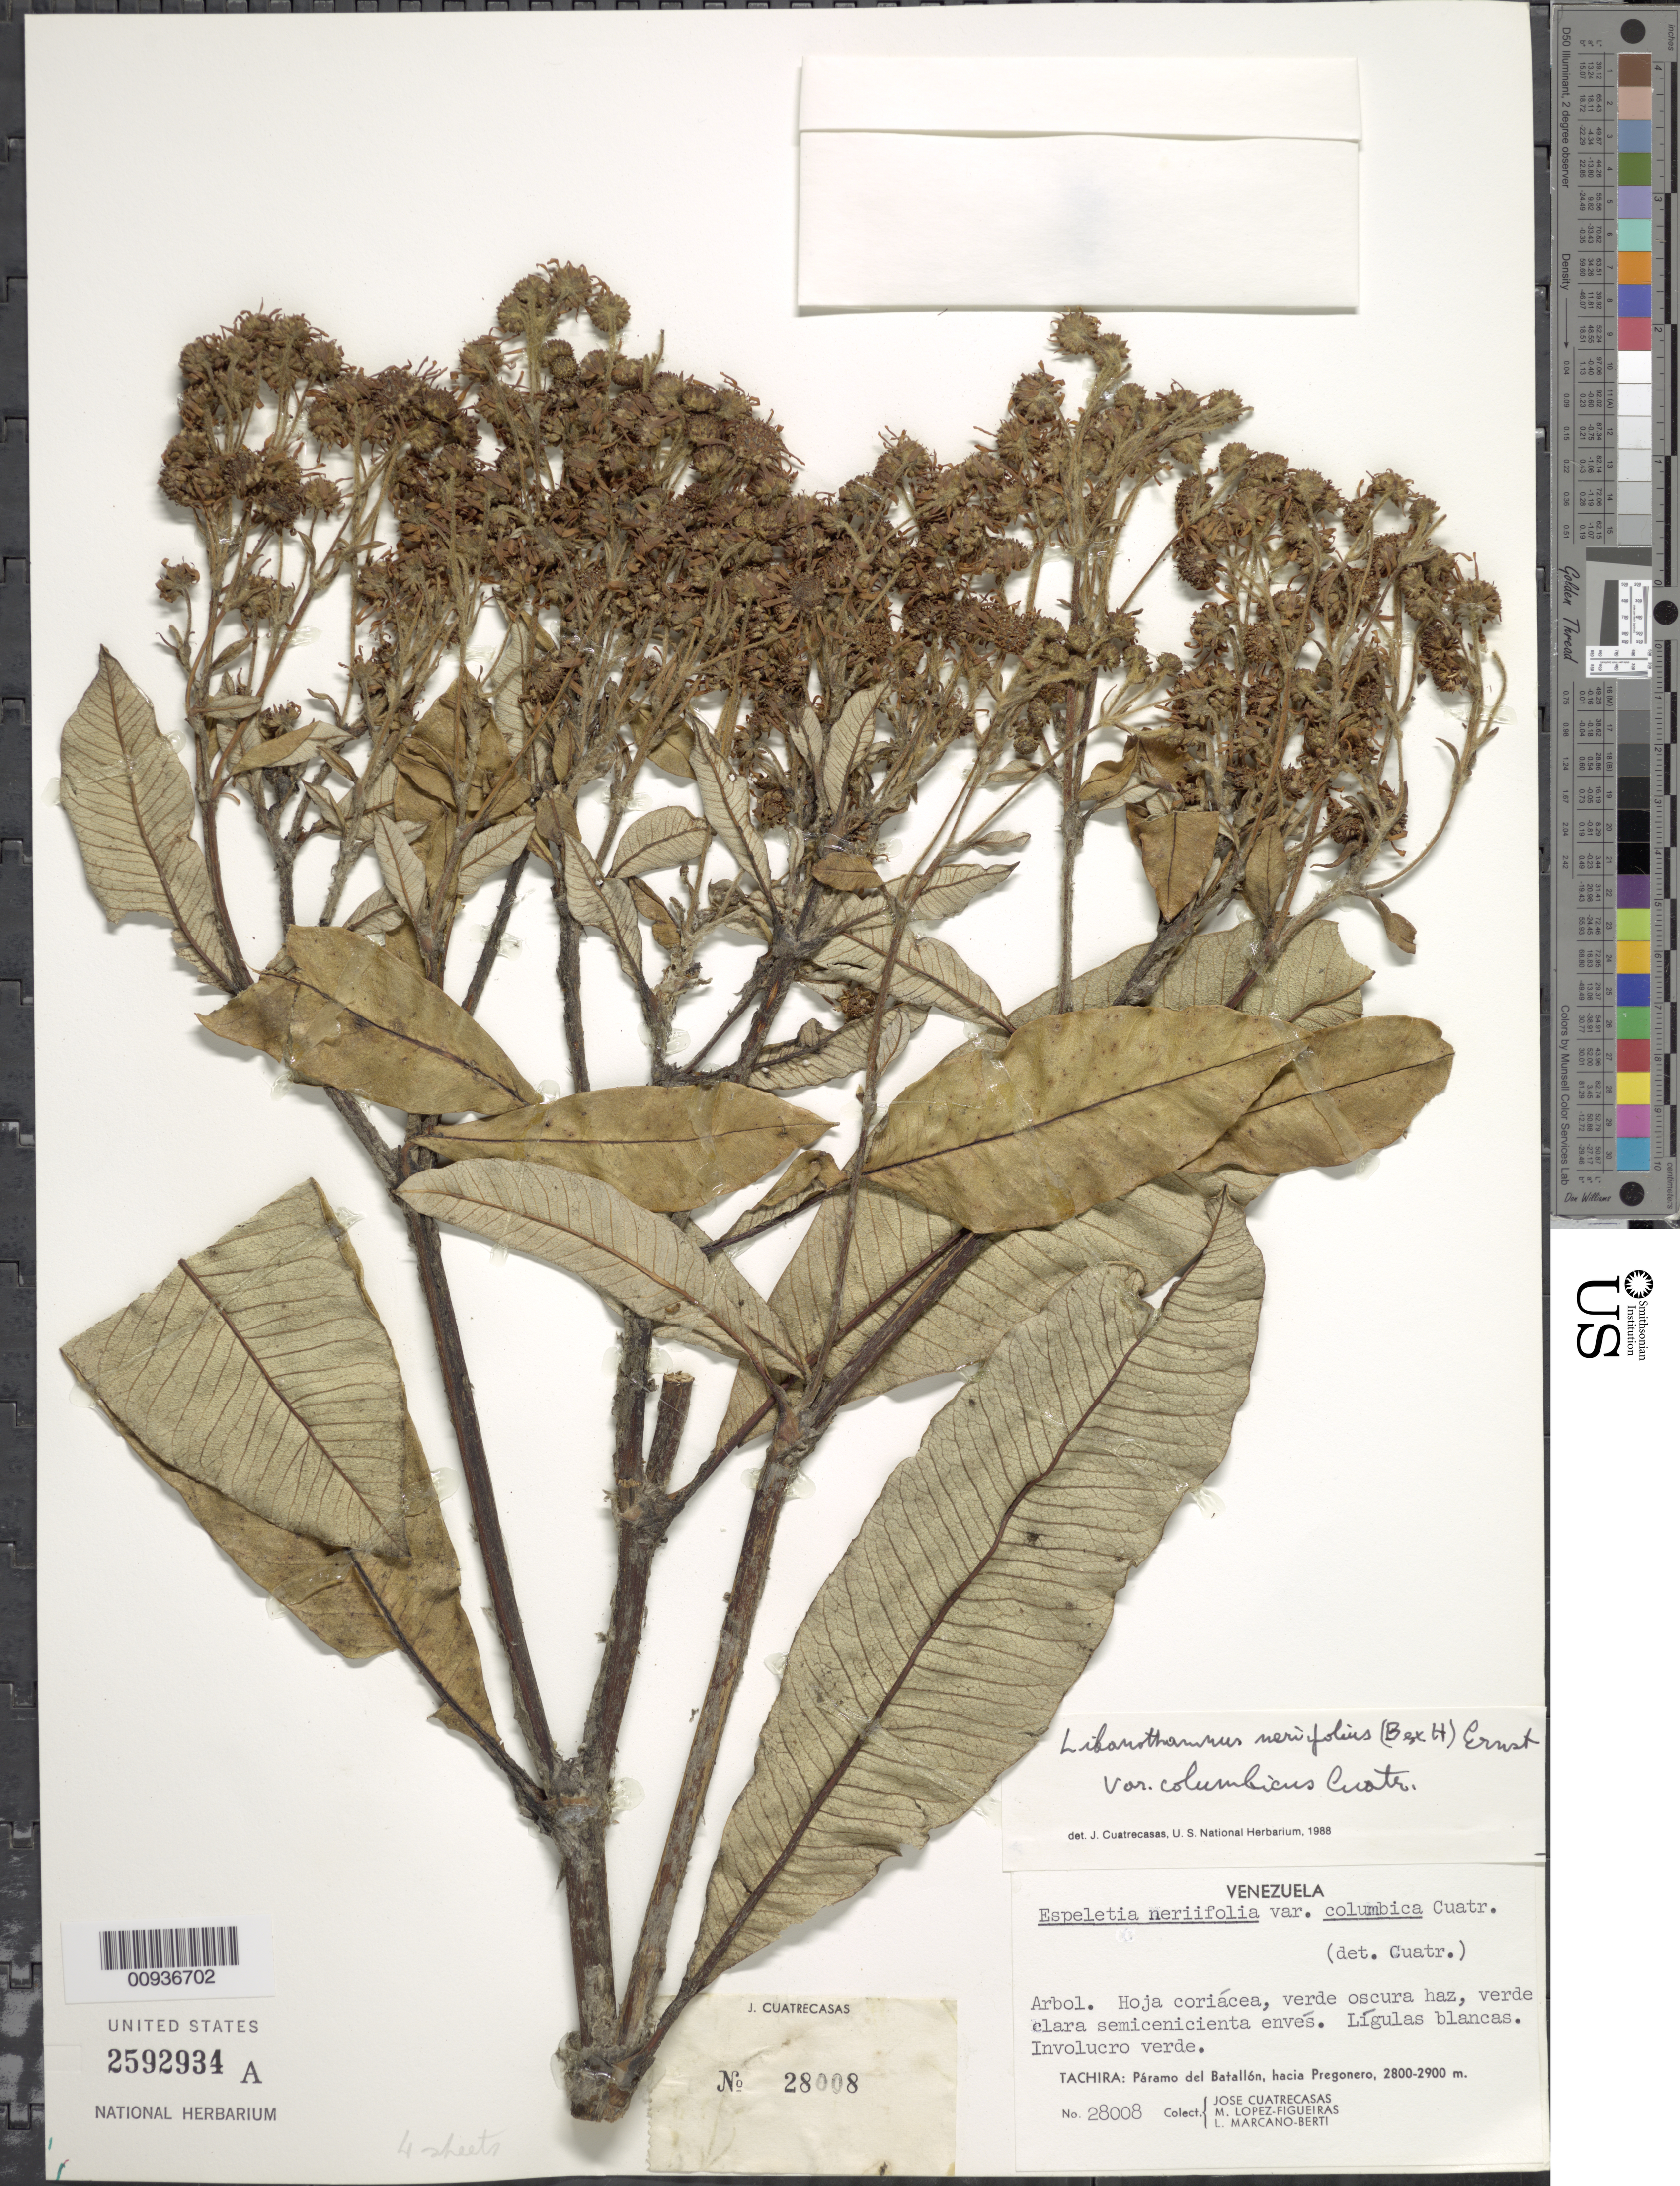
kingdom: Plantae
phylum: Tracheophyta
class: Magnoliopsida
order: Asterales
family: Asteraceae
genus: Libanothamnus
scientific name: Libanothamnus neriifolius var. columbicus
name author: (Cuatrec.) Cuatrec.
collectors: J. Cuatrecasas, M. López Figueiras & L. Marcano-Berti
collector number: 28008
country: Venezuela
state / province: Tachira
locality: Paramo del Batallon, hacia Pregonero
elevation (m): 2800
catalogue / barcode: US 2592934A